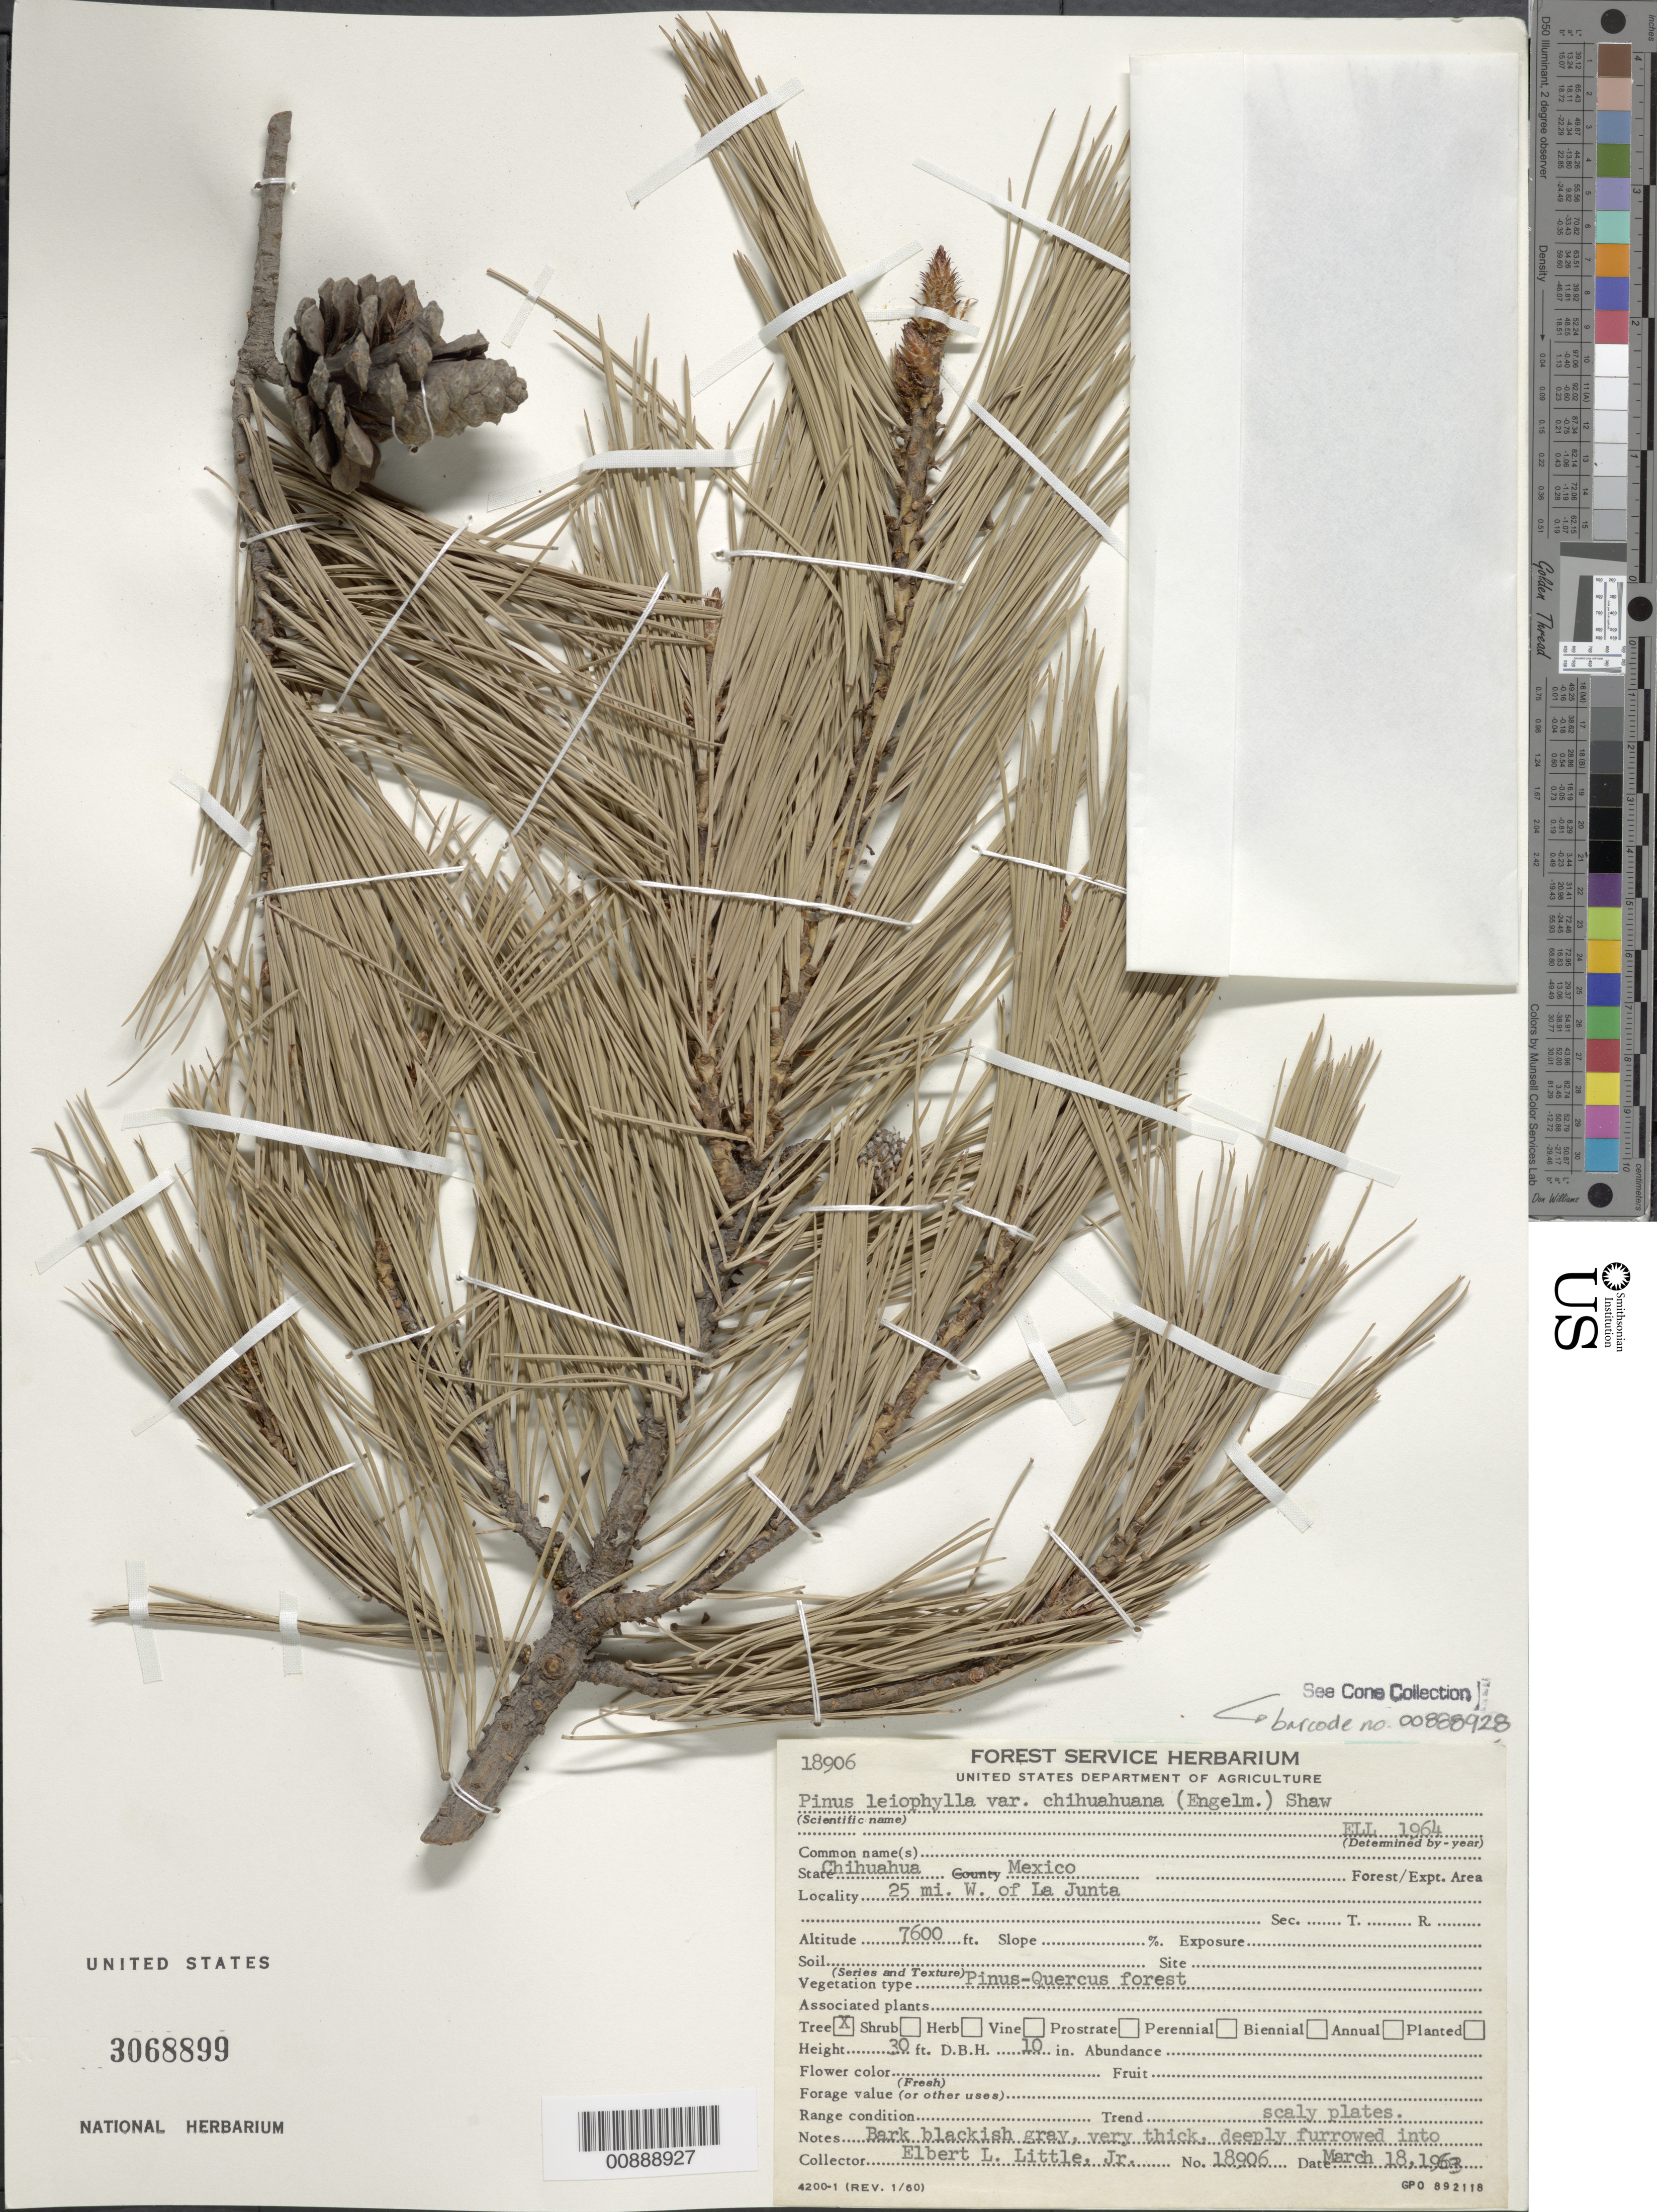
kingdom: Plantae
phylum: Tracheophyta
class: Pinopsida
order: Pinales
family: Pinaceae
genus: Pinus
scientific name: Pinus leiophylla var. chihuahuana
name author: (Engelm.) Shaw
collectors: E. L. Little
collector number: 18906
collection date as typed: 18 Mar 1963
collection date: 1963-03-18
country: Mexico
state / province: Chihuahua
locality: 25 mi. W of La Junta, Chihuahua.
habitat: Pinus-Quercus forest.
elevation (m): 2316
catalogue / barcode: US 3068899